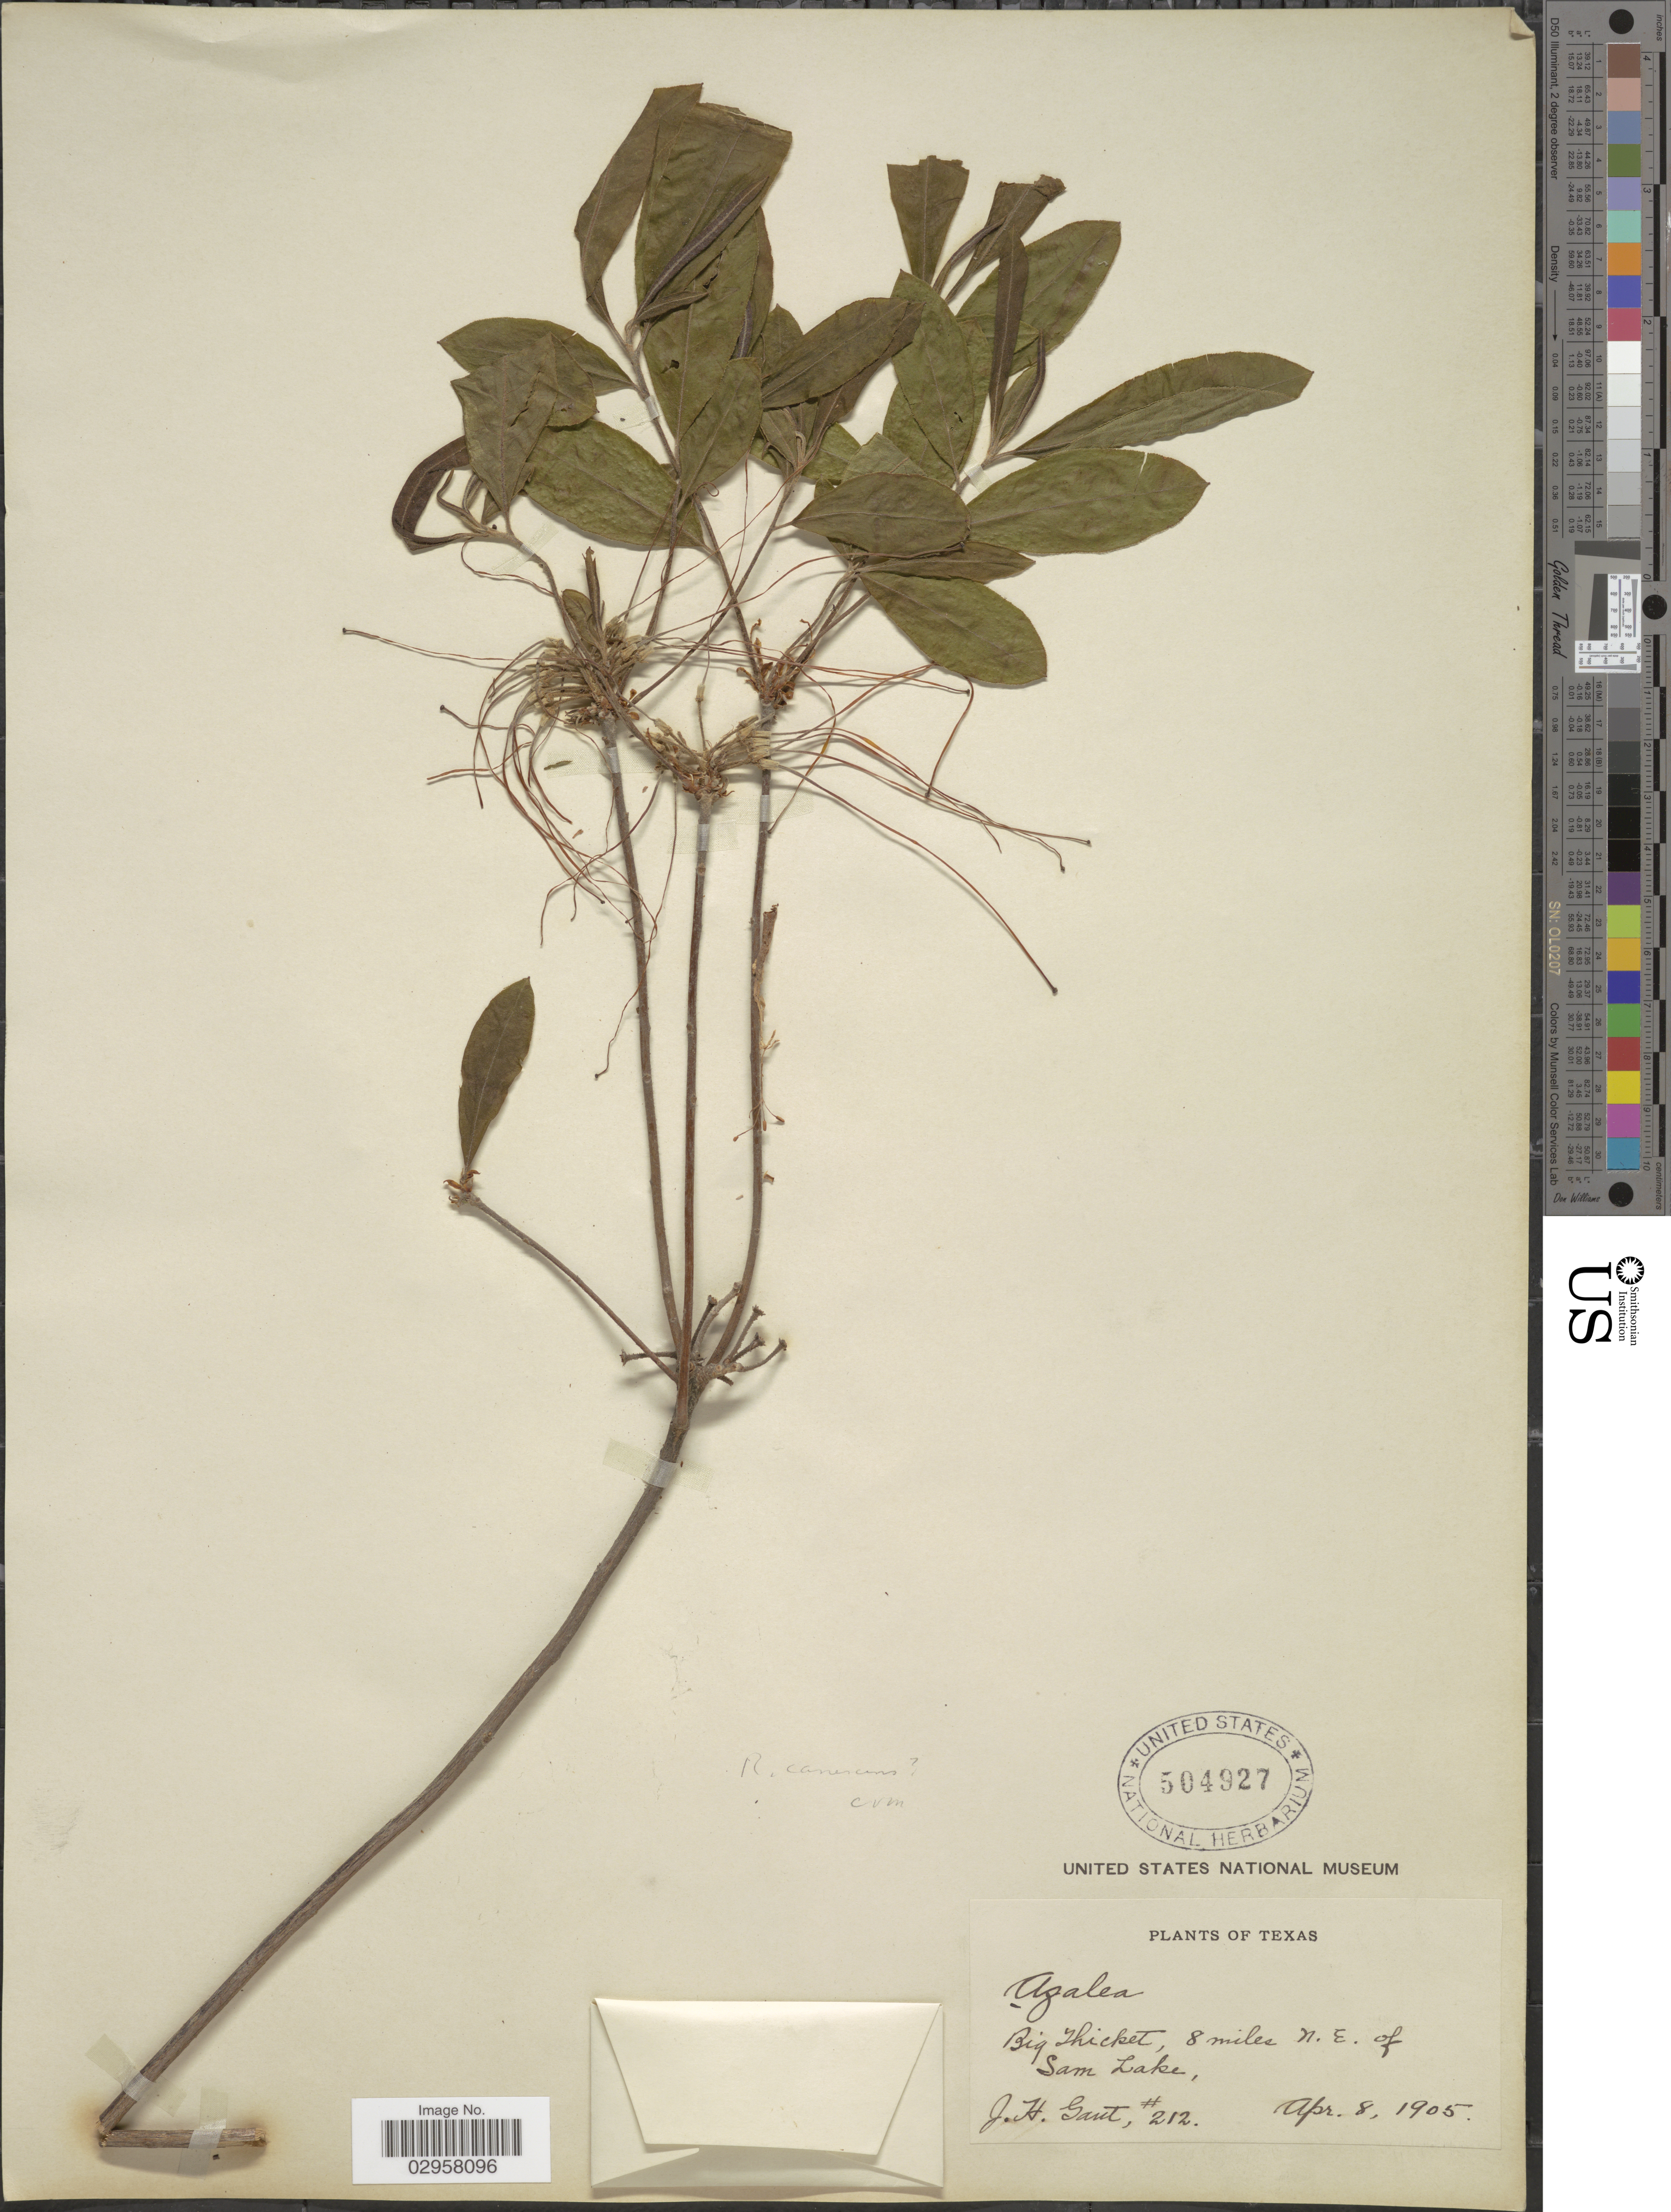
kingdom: Plantae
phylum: Tracheophyta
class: Magnoliopsida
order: Ericales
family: Ericaceae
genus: Rhododendron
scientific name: Rhododendron canescens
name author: (Michx.) Sweet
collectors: J. Gaut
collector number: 212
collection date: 1905-04-08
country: United States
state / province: Texas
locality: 8 miles N.E. of Sam Lake.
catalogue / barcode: US 504927